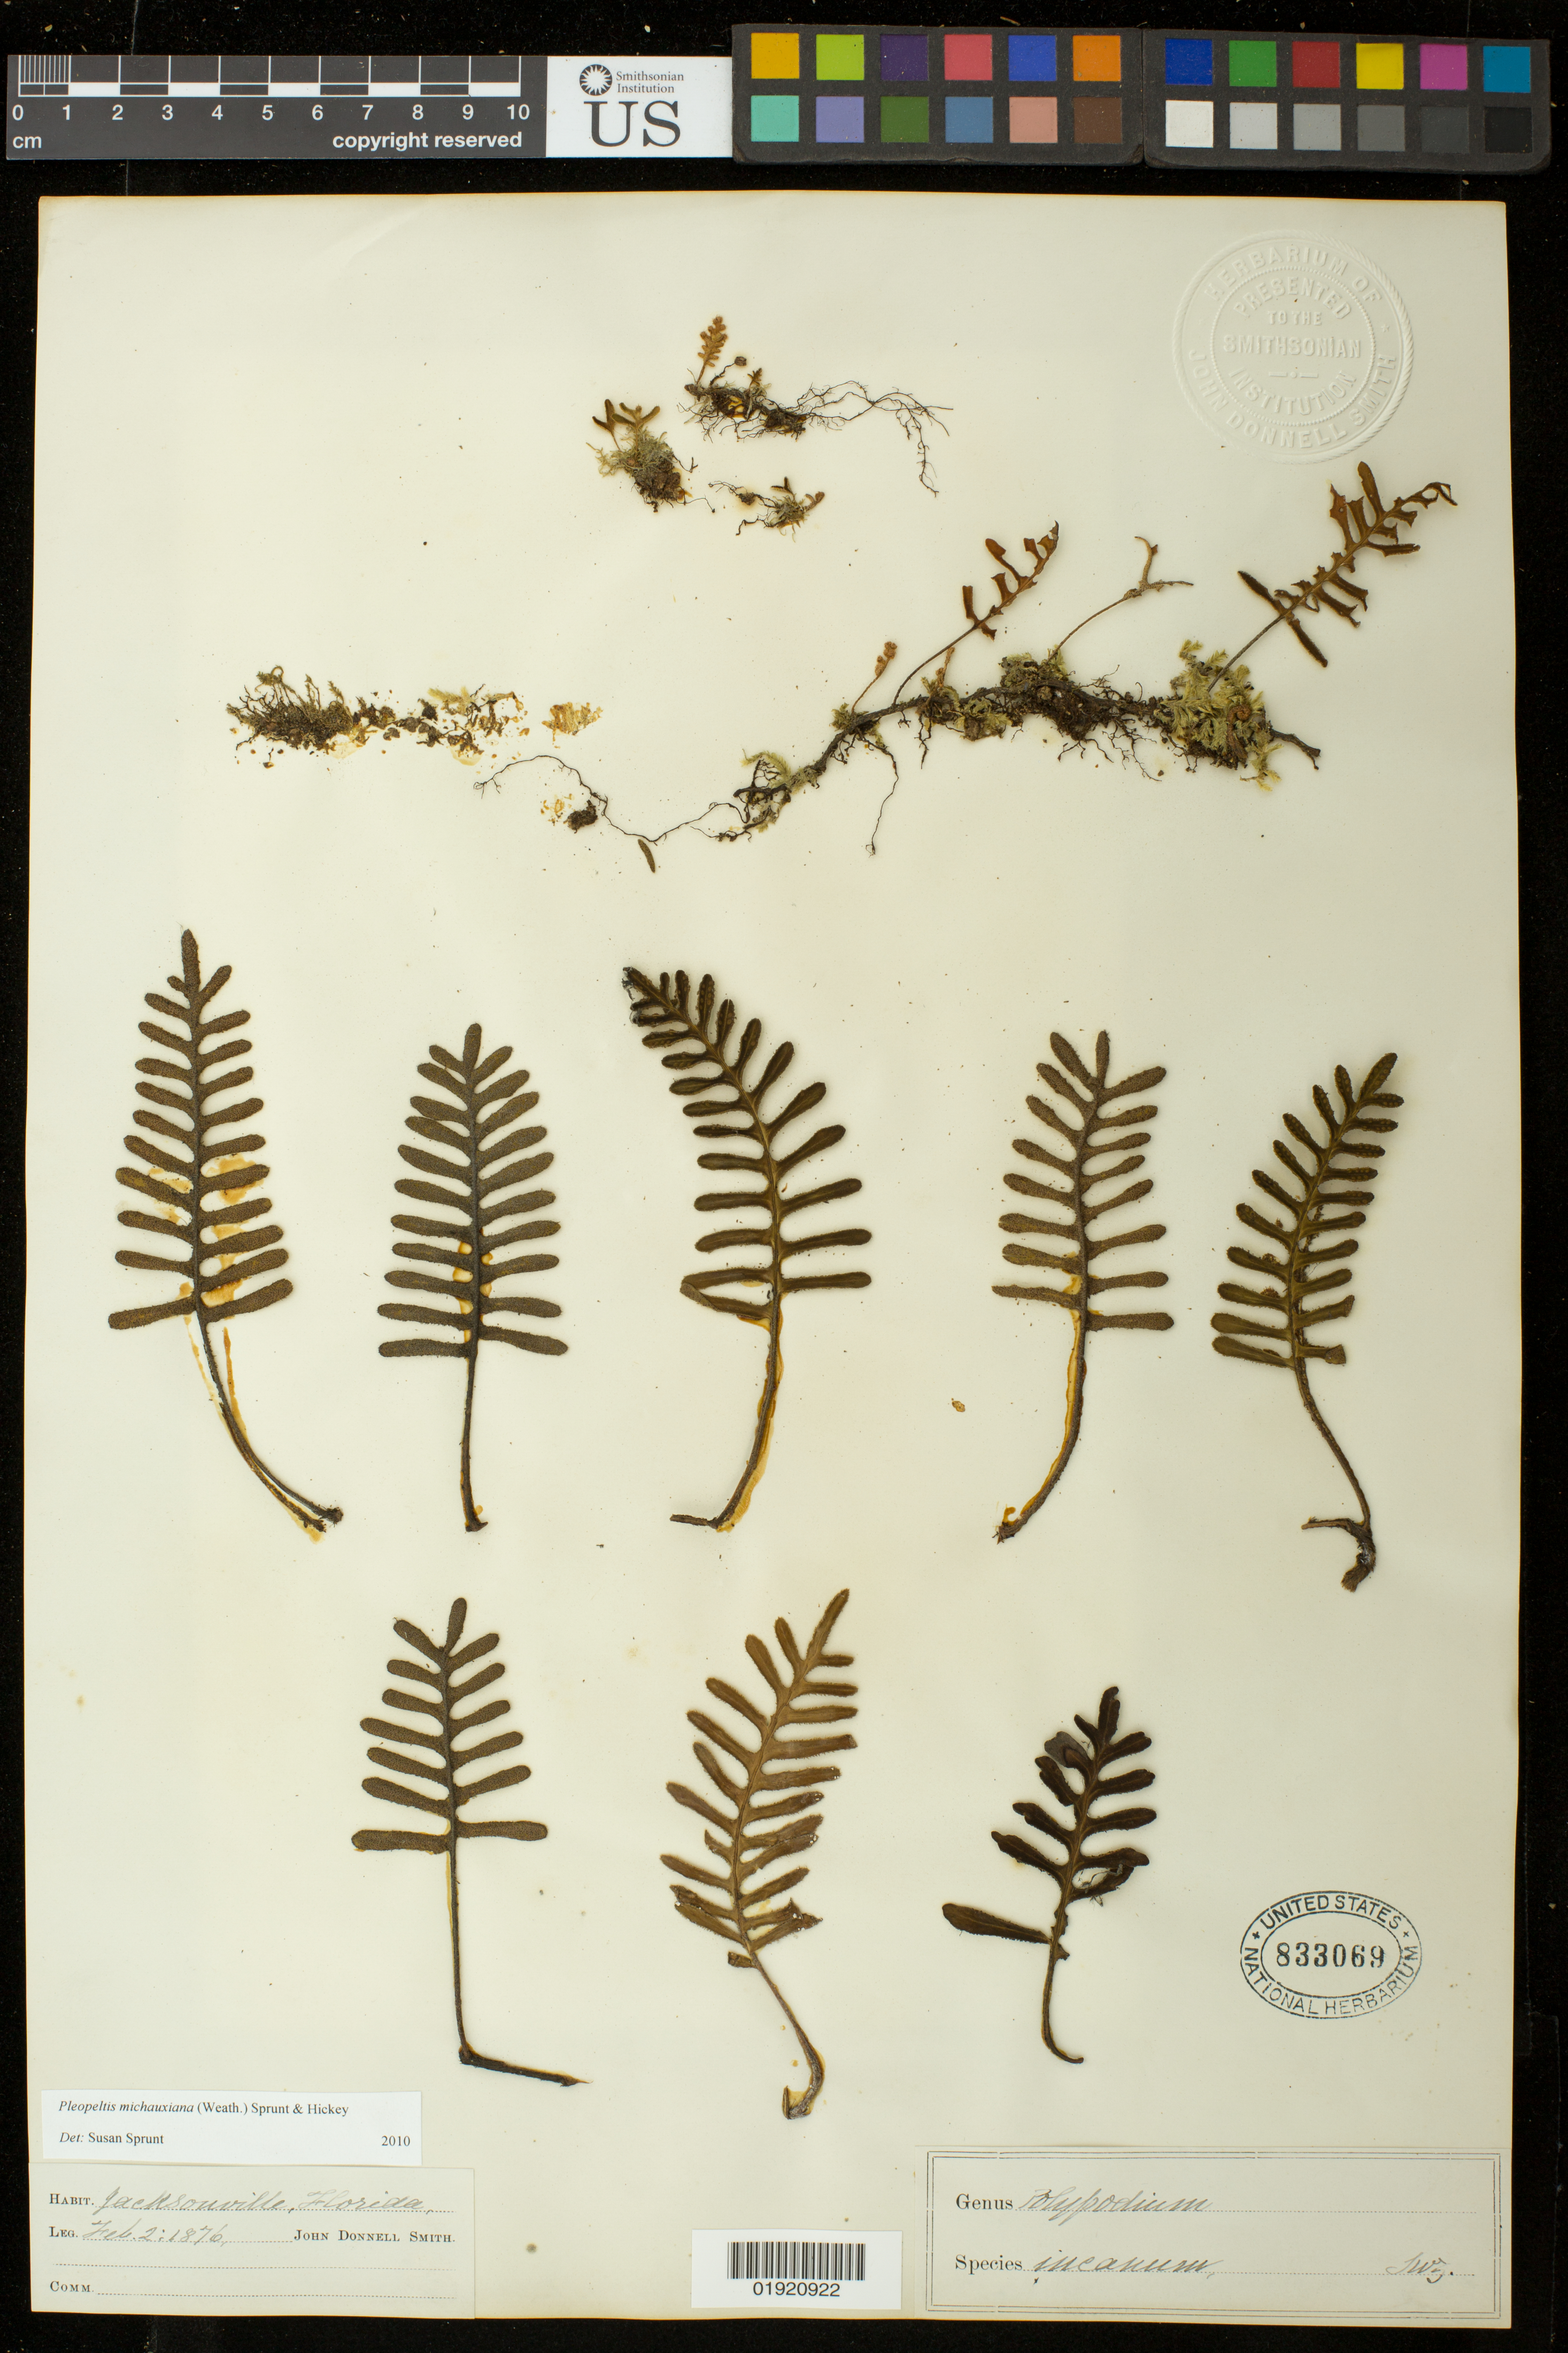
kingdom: Plantae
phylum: Tracheophyta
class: Polypodiopsida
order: Polypodiales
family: Polypodiaceae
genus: Pleopeltis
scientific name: Pleopeltis michauxiana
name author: (Weath.) Hickey & Sprunt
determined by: Sprunt, S. V.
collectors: J. Donnell Smith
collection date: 1876-02-02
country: United States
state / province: Florida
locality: Jacksonville, Florida.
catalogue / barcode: US 833069